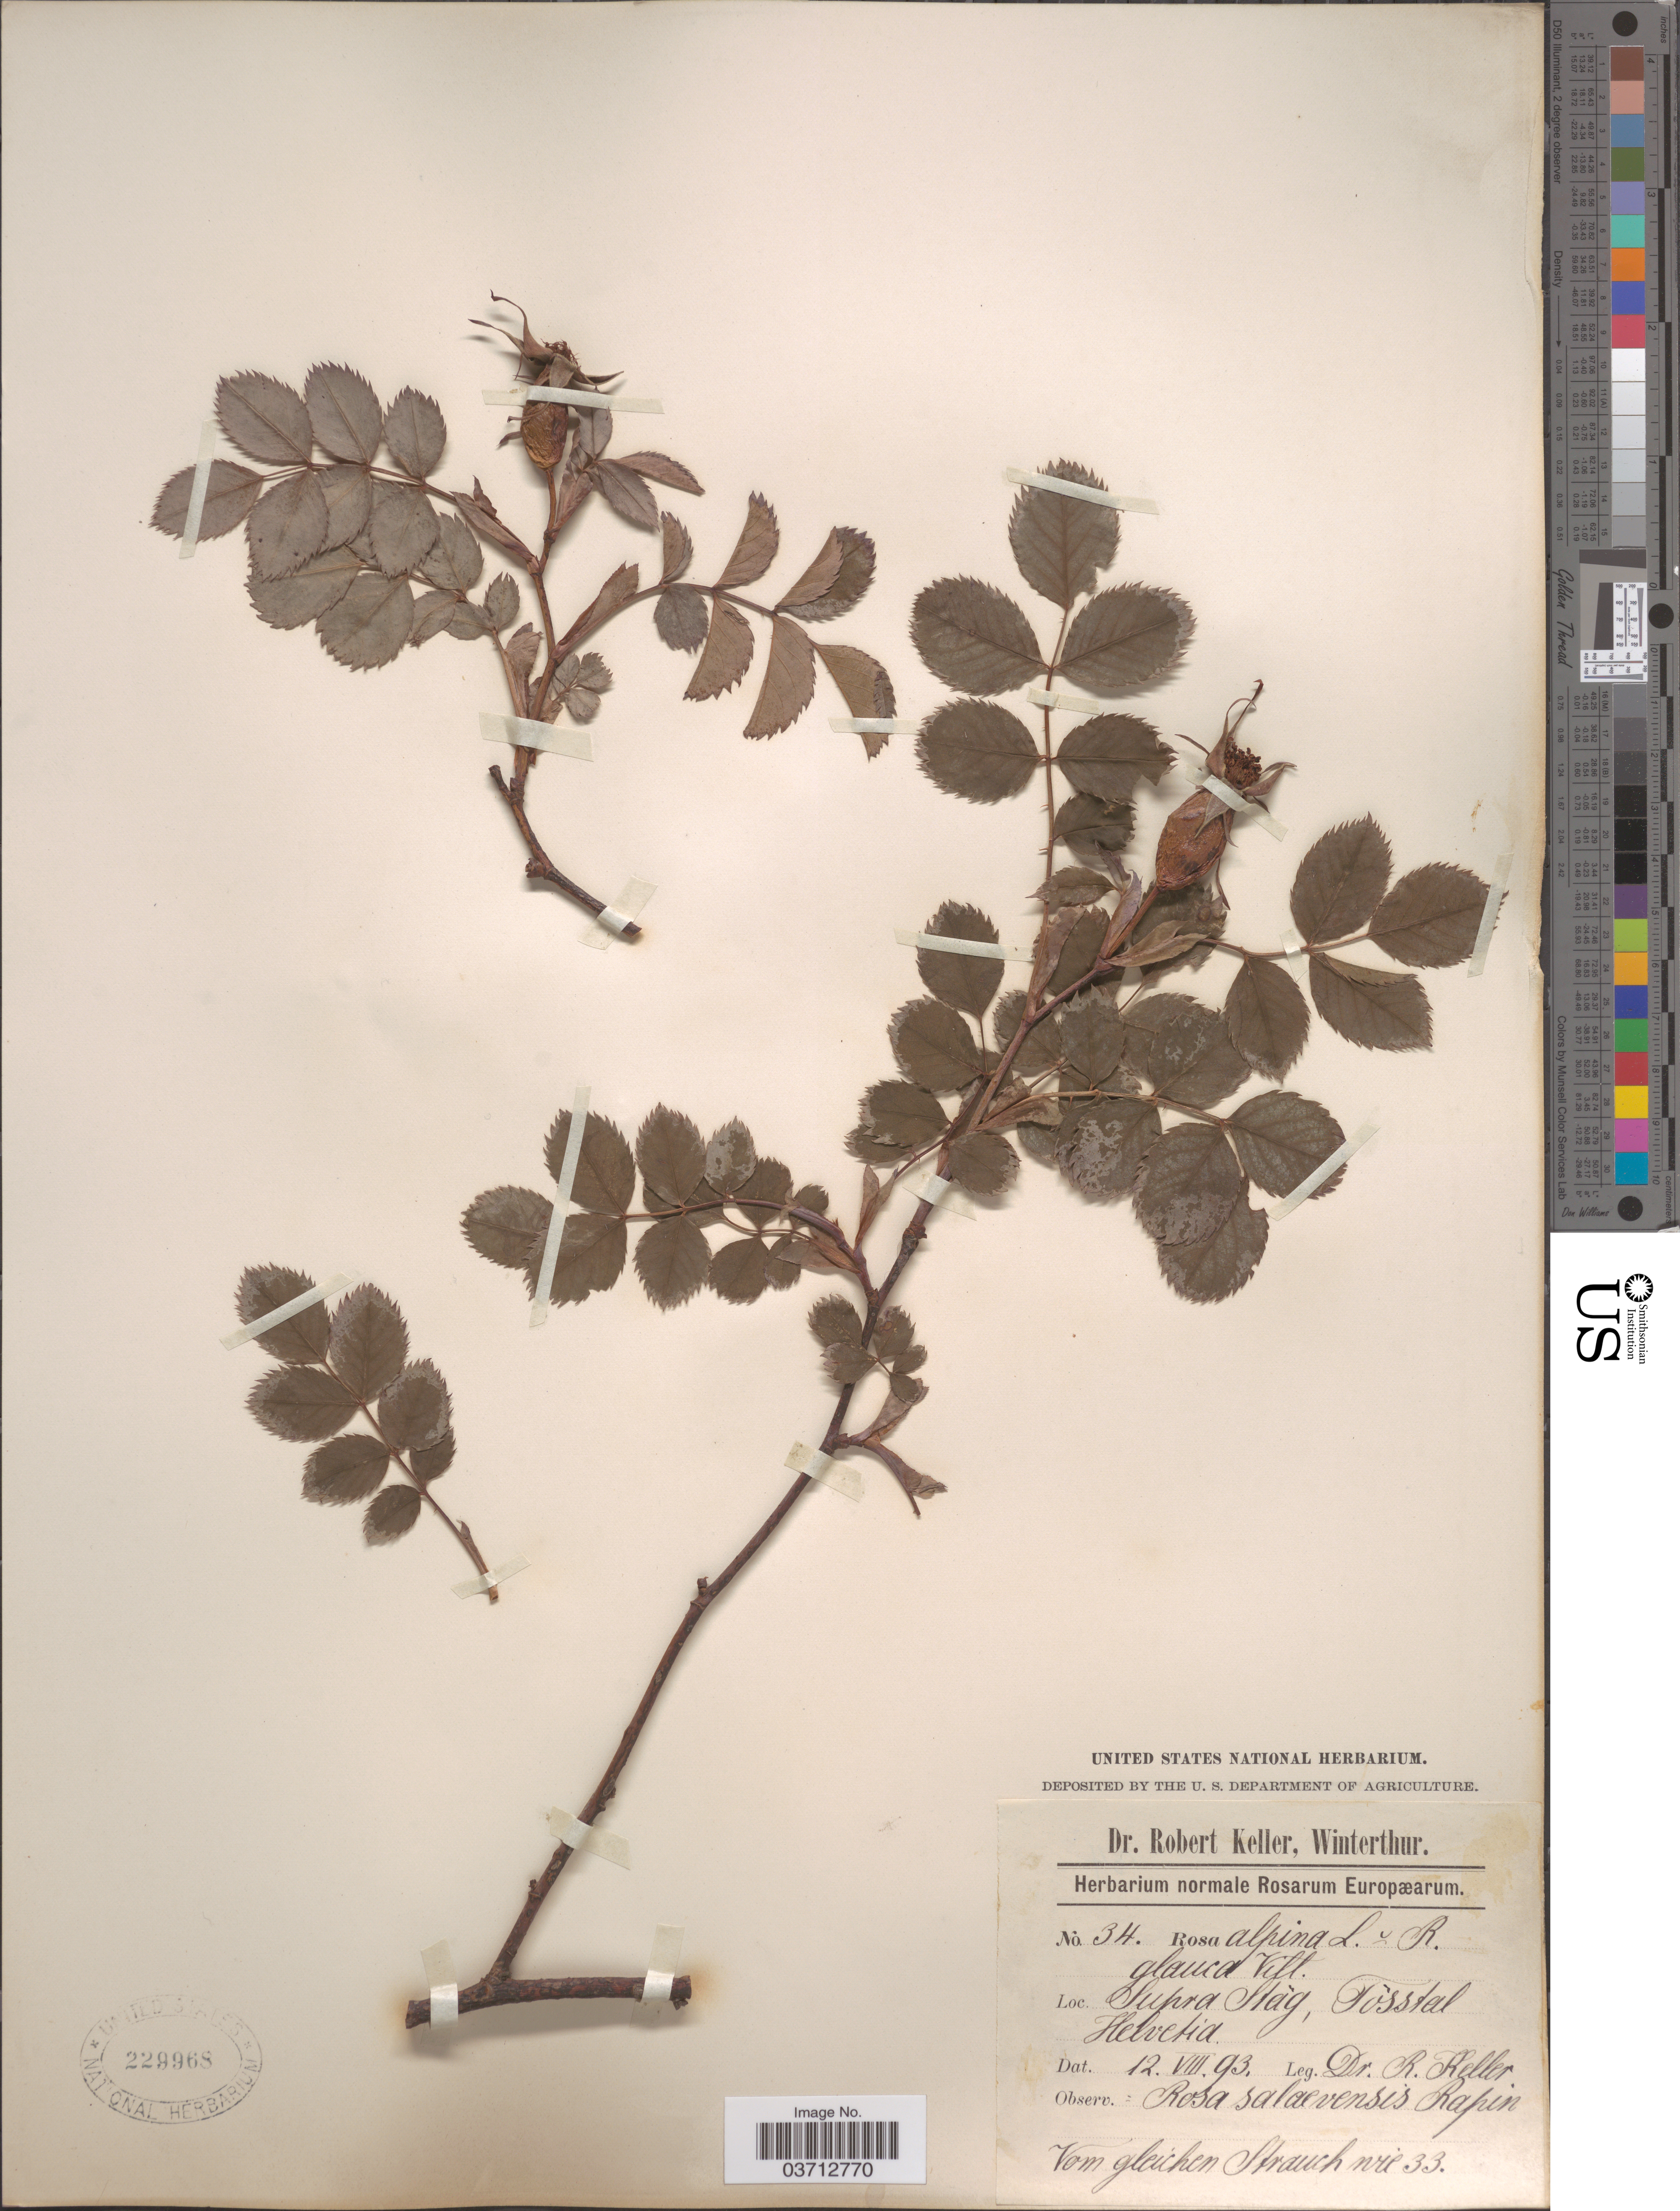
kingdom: Plantae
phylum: Tracheophyta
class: Magnoliopsida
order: Rosales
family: Rosaceae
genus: Rosa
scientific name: Rosa alpina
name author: L.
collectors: R. Keller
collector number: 34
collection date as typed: Transcribed d/m/y: 12/8/93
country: Switzerland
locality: Supra Stäg, Fösstal Helvetia.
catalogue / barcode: US 229968